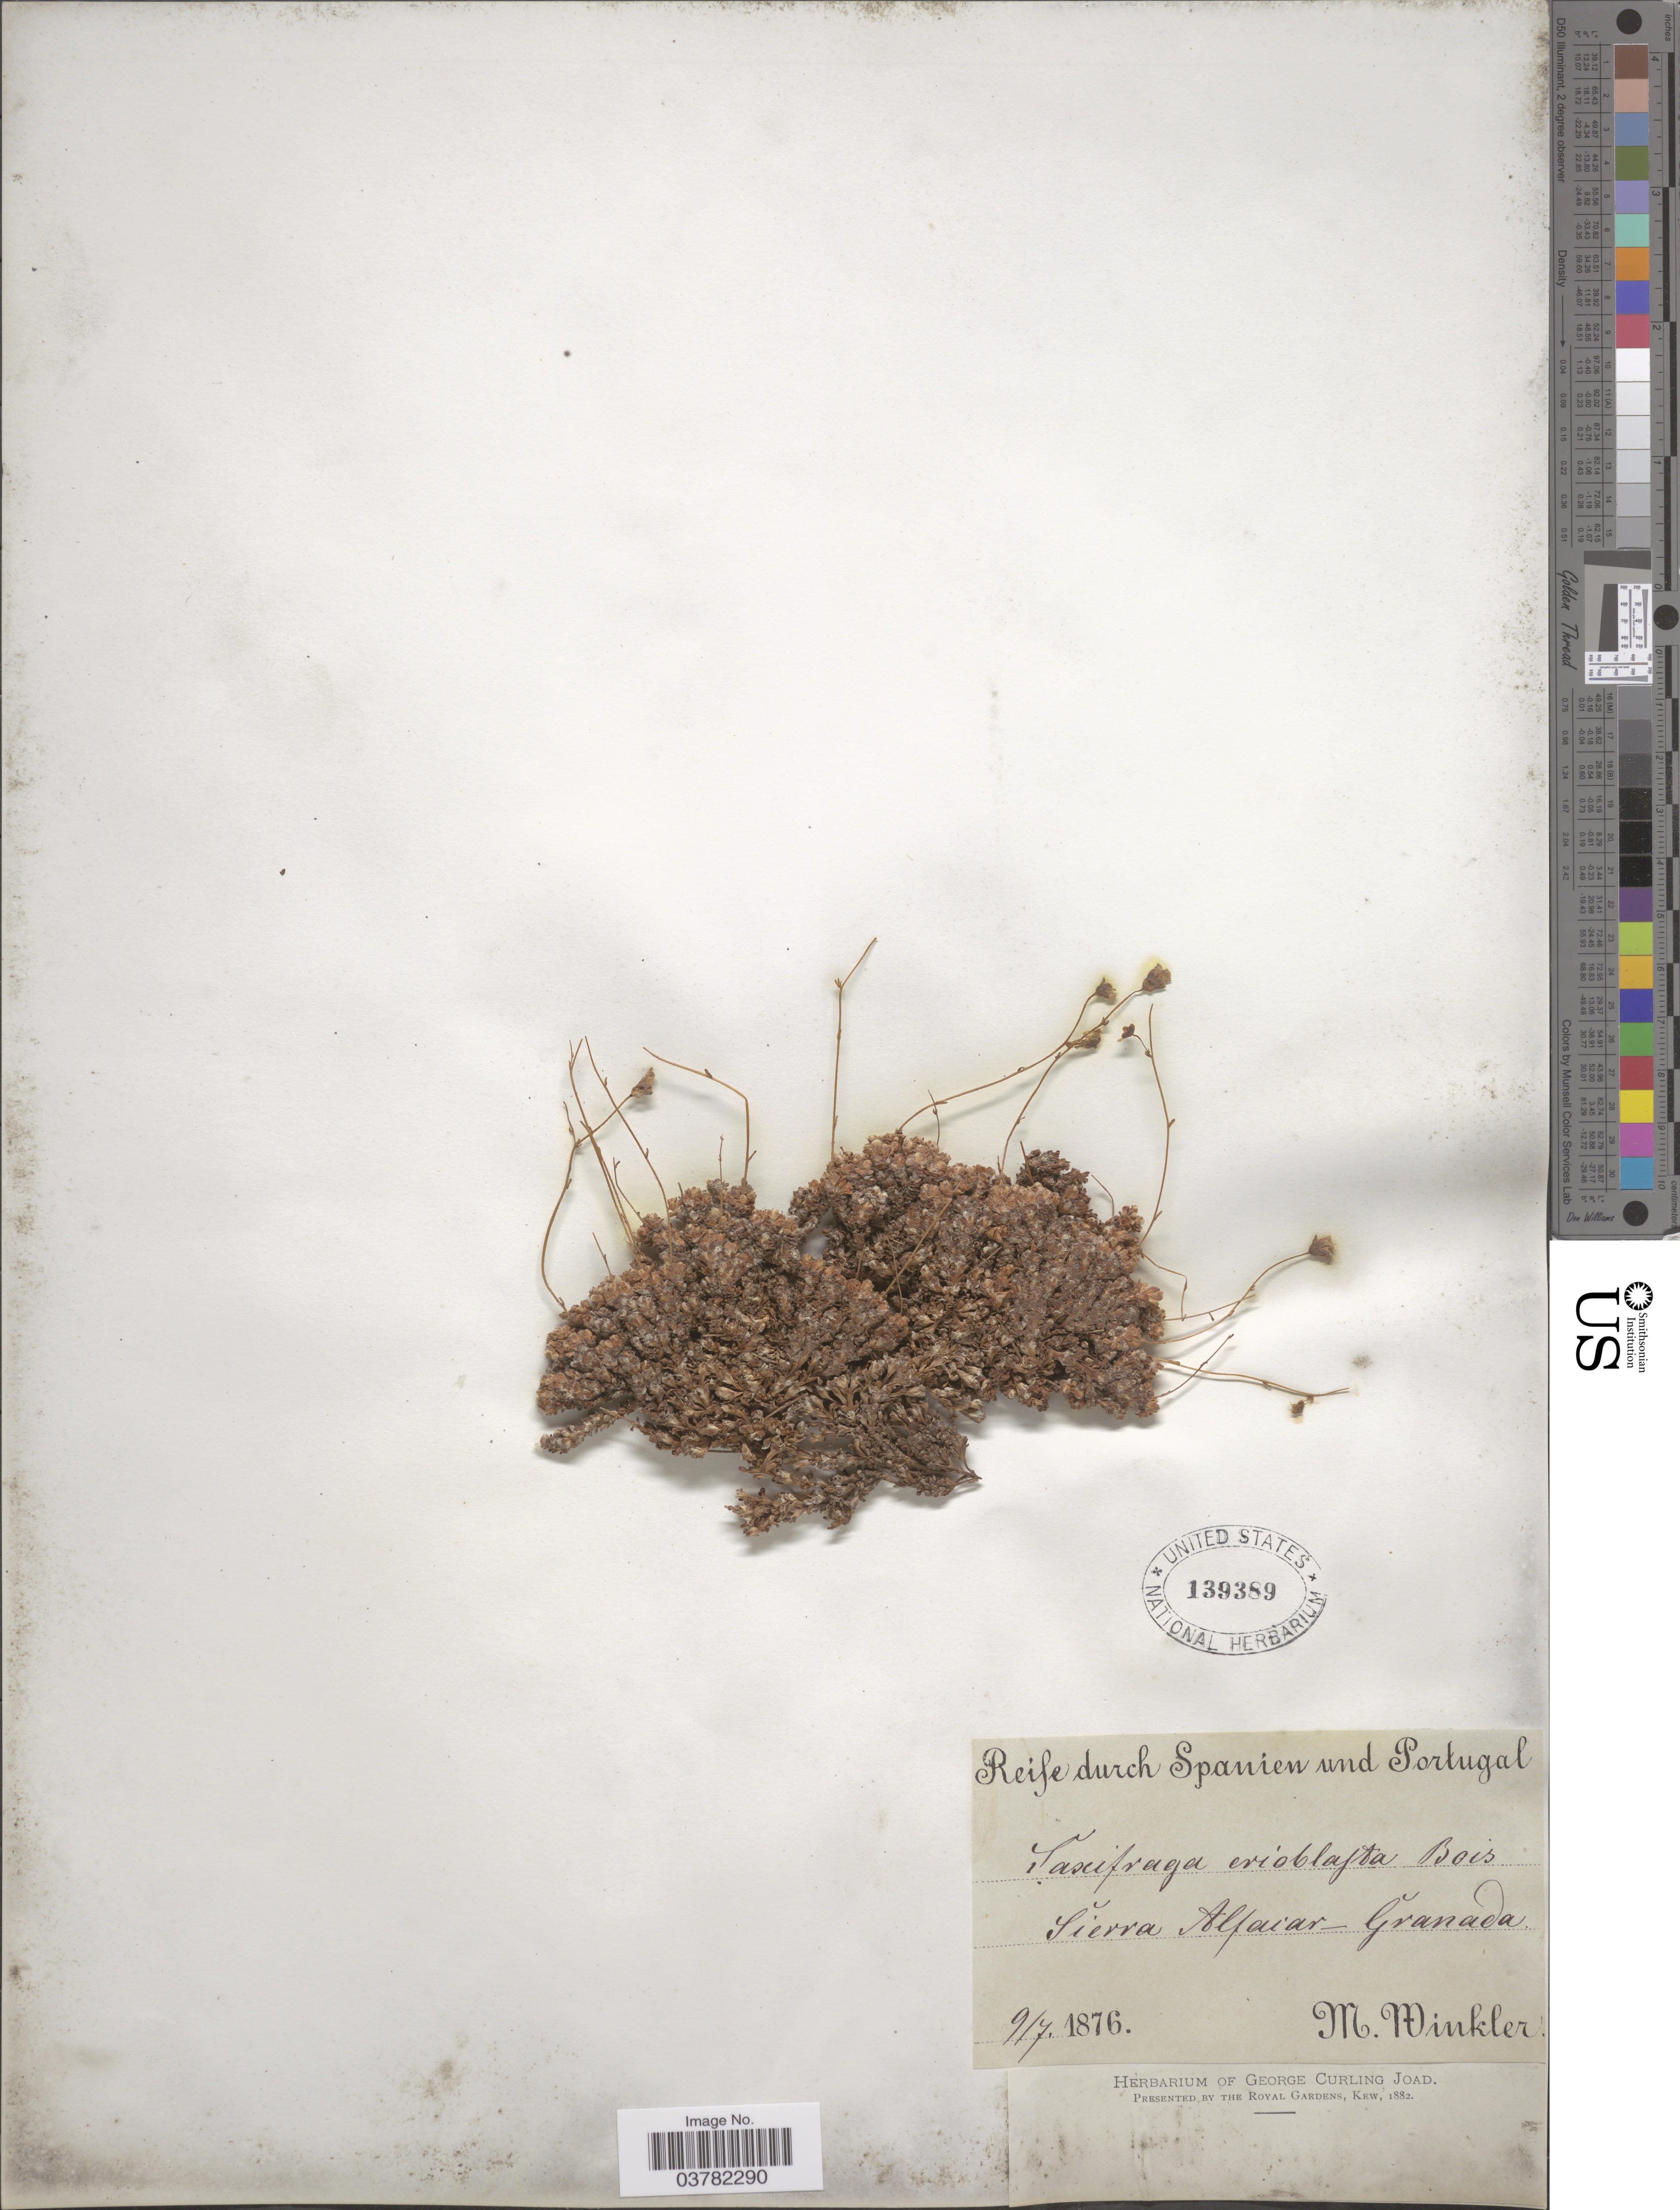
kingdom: Plantae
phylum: Tracheophyta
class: Magnoliopsida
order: Saxifragales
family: Saxifragaceae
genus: Saxifraga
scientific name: Saxifraga erioblasta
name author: Boiss. & Reut.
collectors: M. Winkler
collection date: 1876-07-09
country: Spain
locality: Reise durch Spanien und Portugal. Sierra Alfacar - Granada.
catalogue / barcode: US 139389